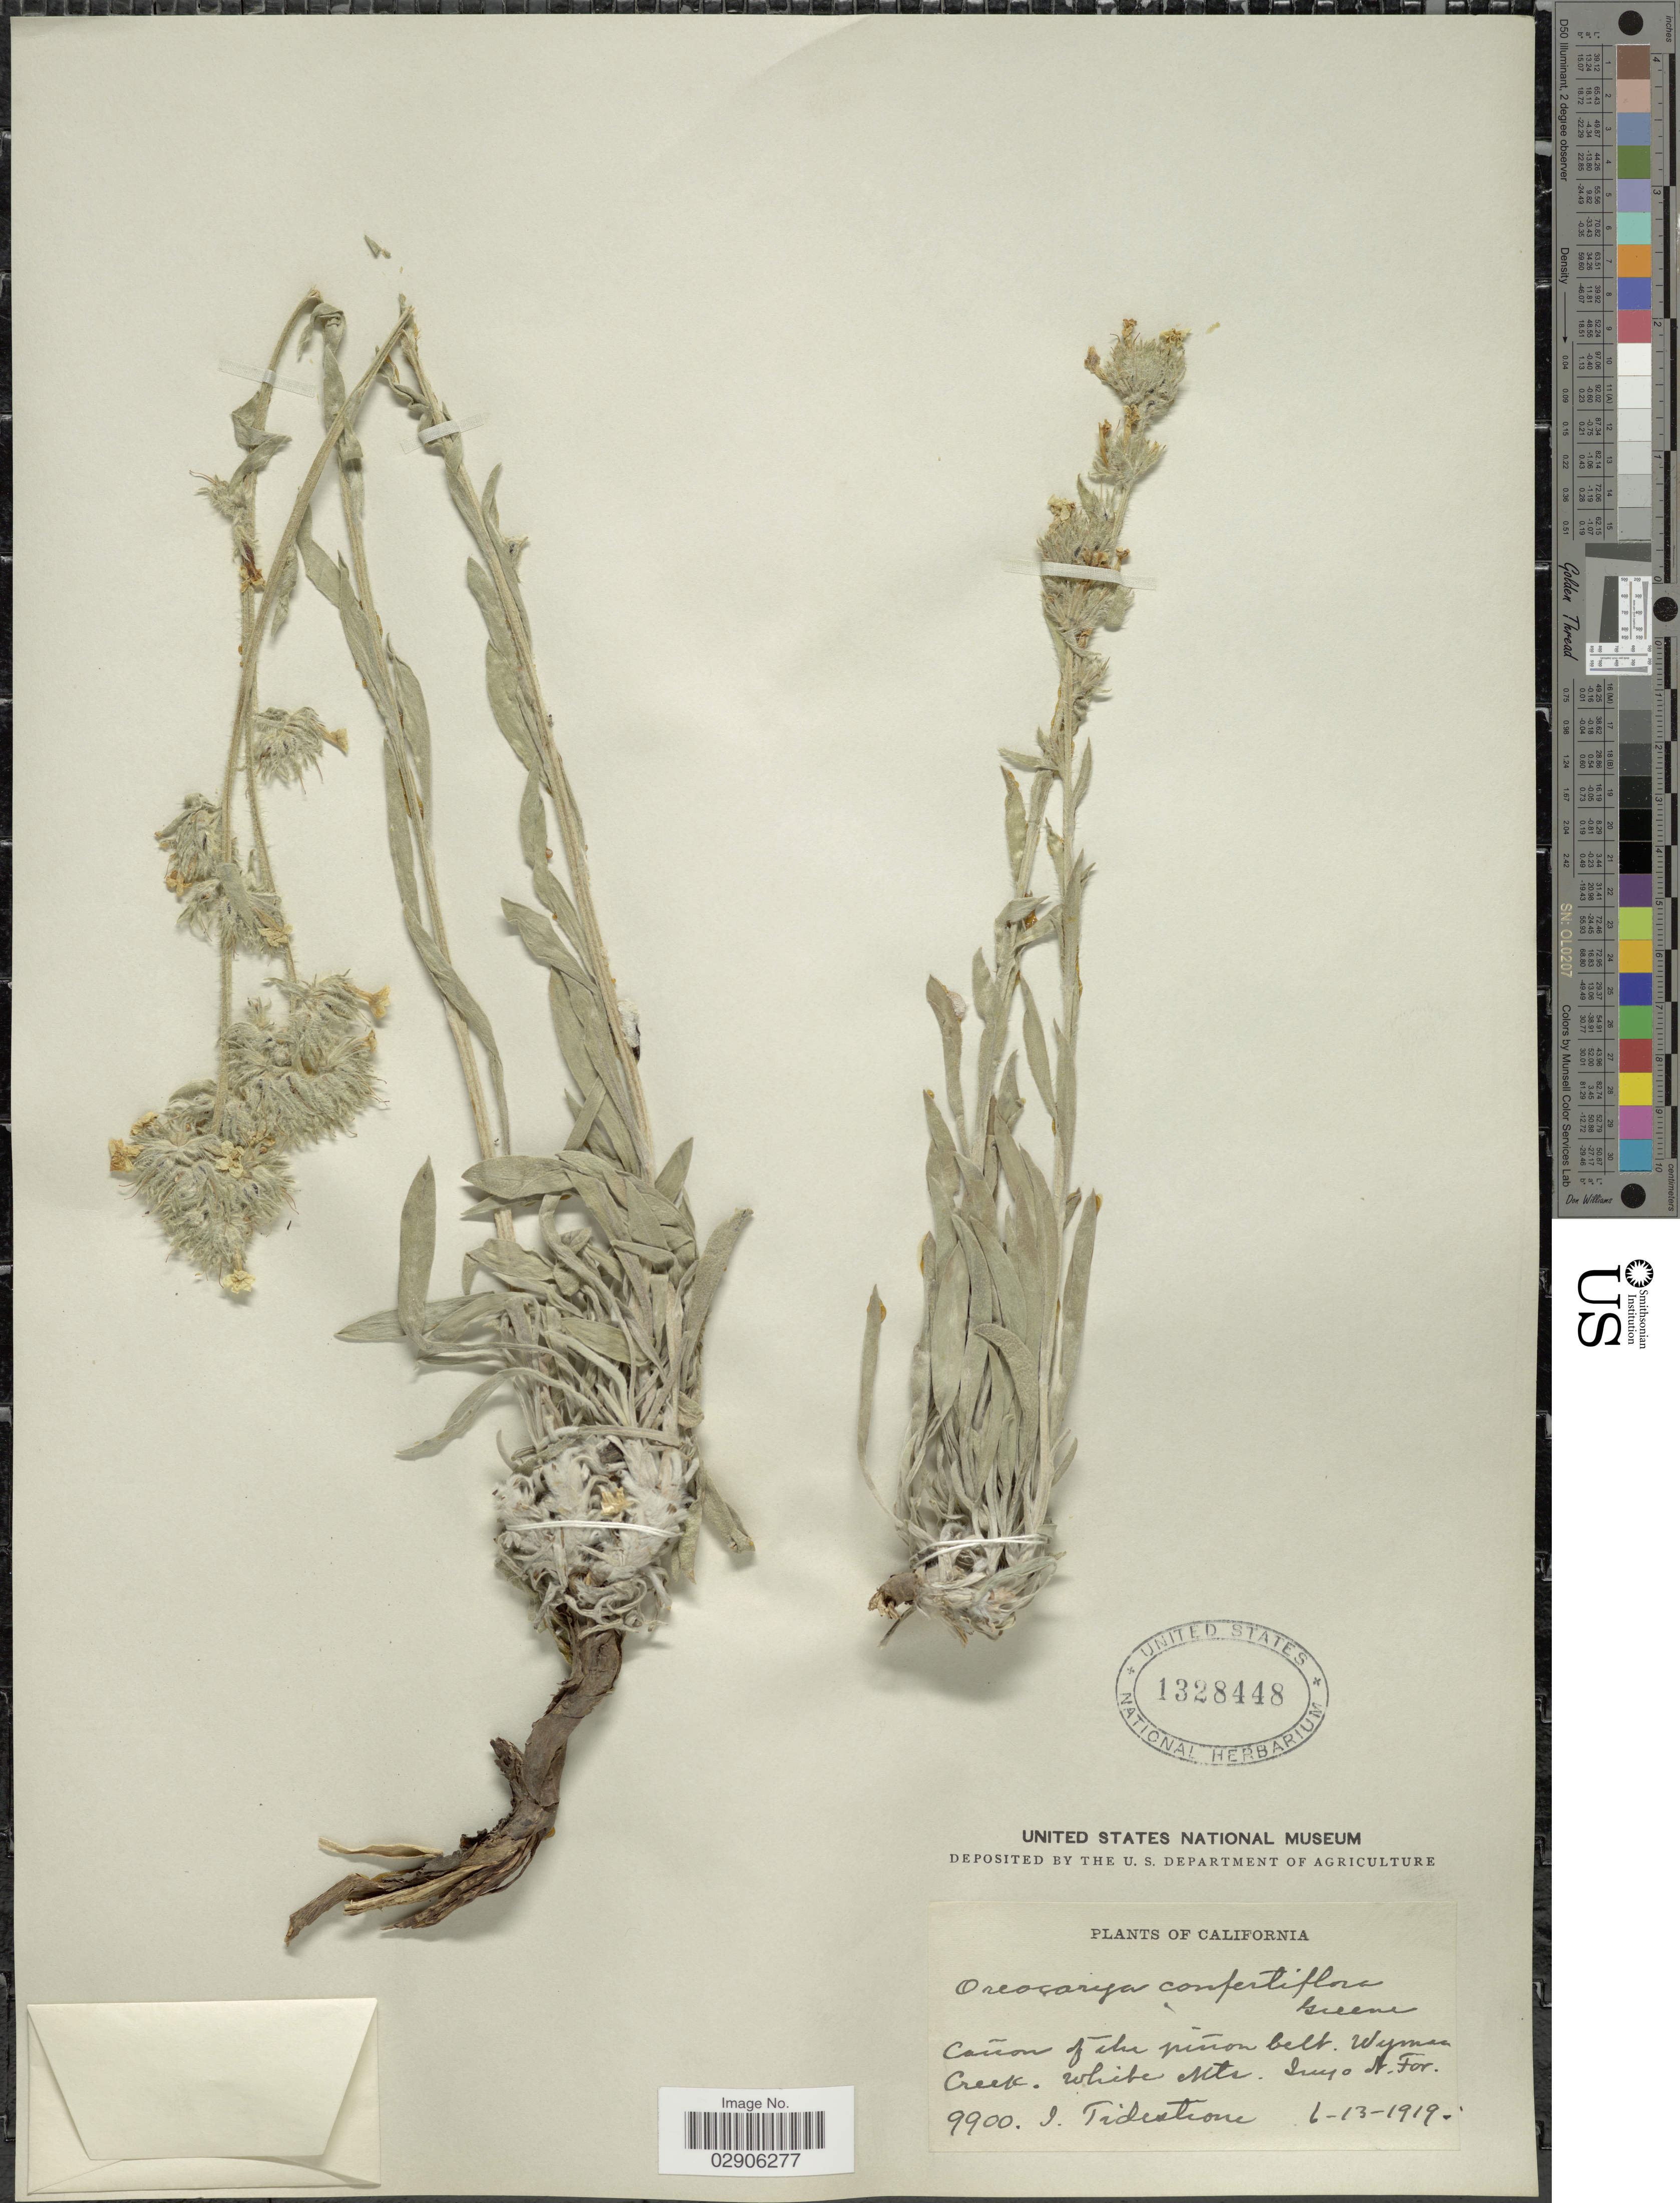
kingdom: Plantae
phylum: Tracheophyta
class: Magnoliopsida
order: Boraginales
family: Boraginaceae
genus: Oreocarya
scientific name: Oreocarya confertiflora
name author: Greene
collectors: I. F. Tidestrom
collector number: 9900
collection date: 1919-06-13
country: United States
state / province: California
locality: Cañon of the piñon belt, Wyman Creek, White Mts., Inyo N. For.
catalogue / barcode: US 1328448